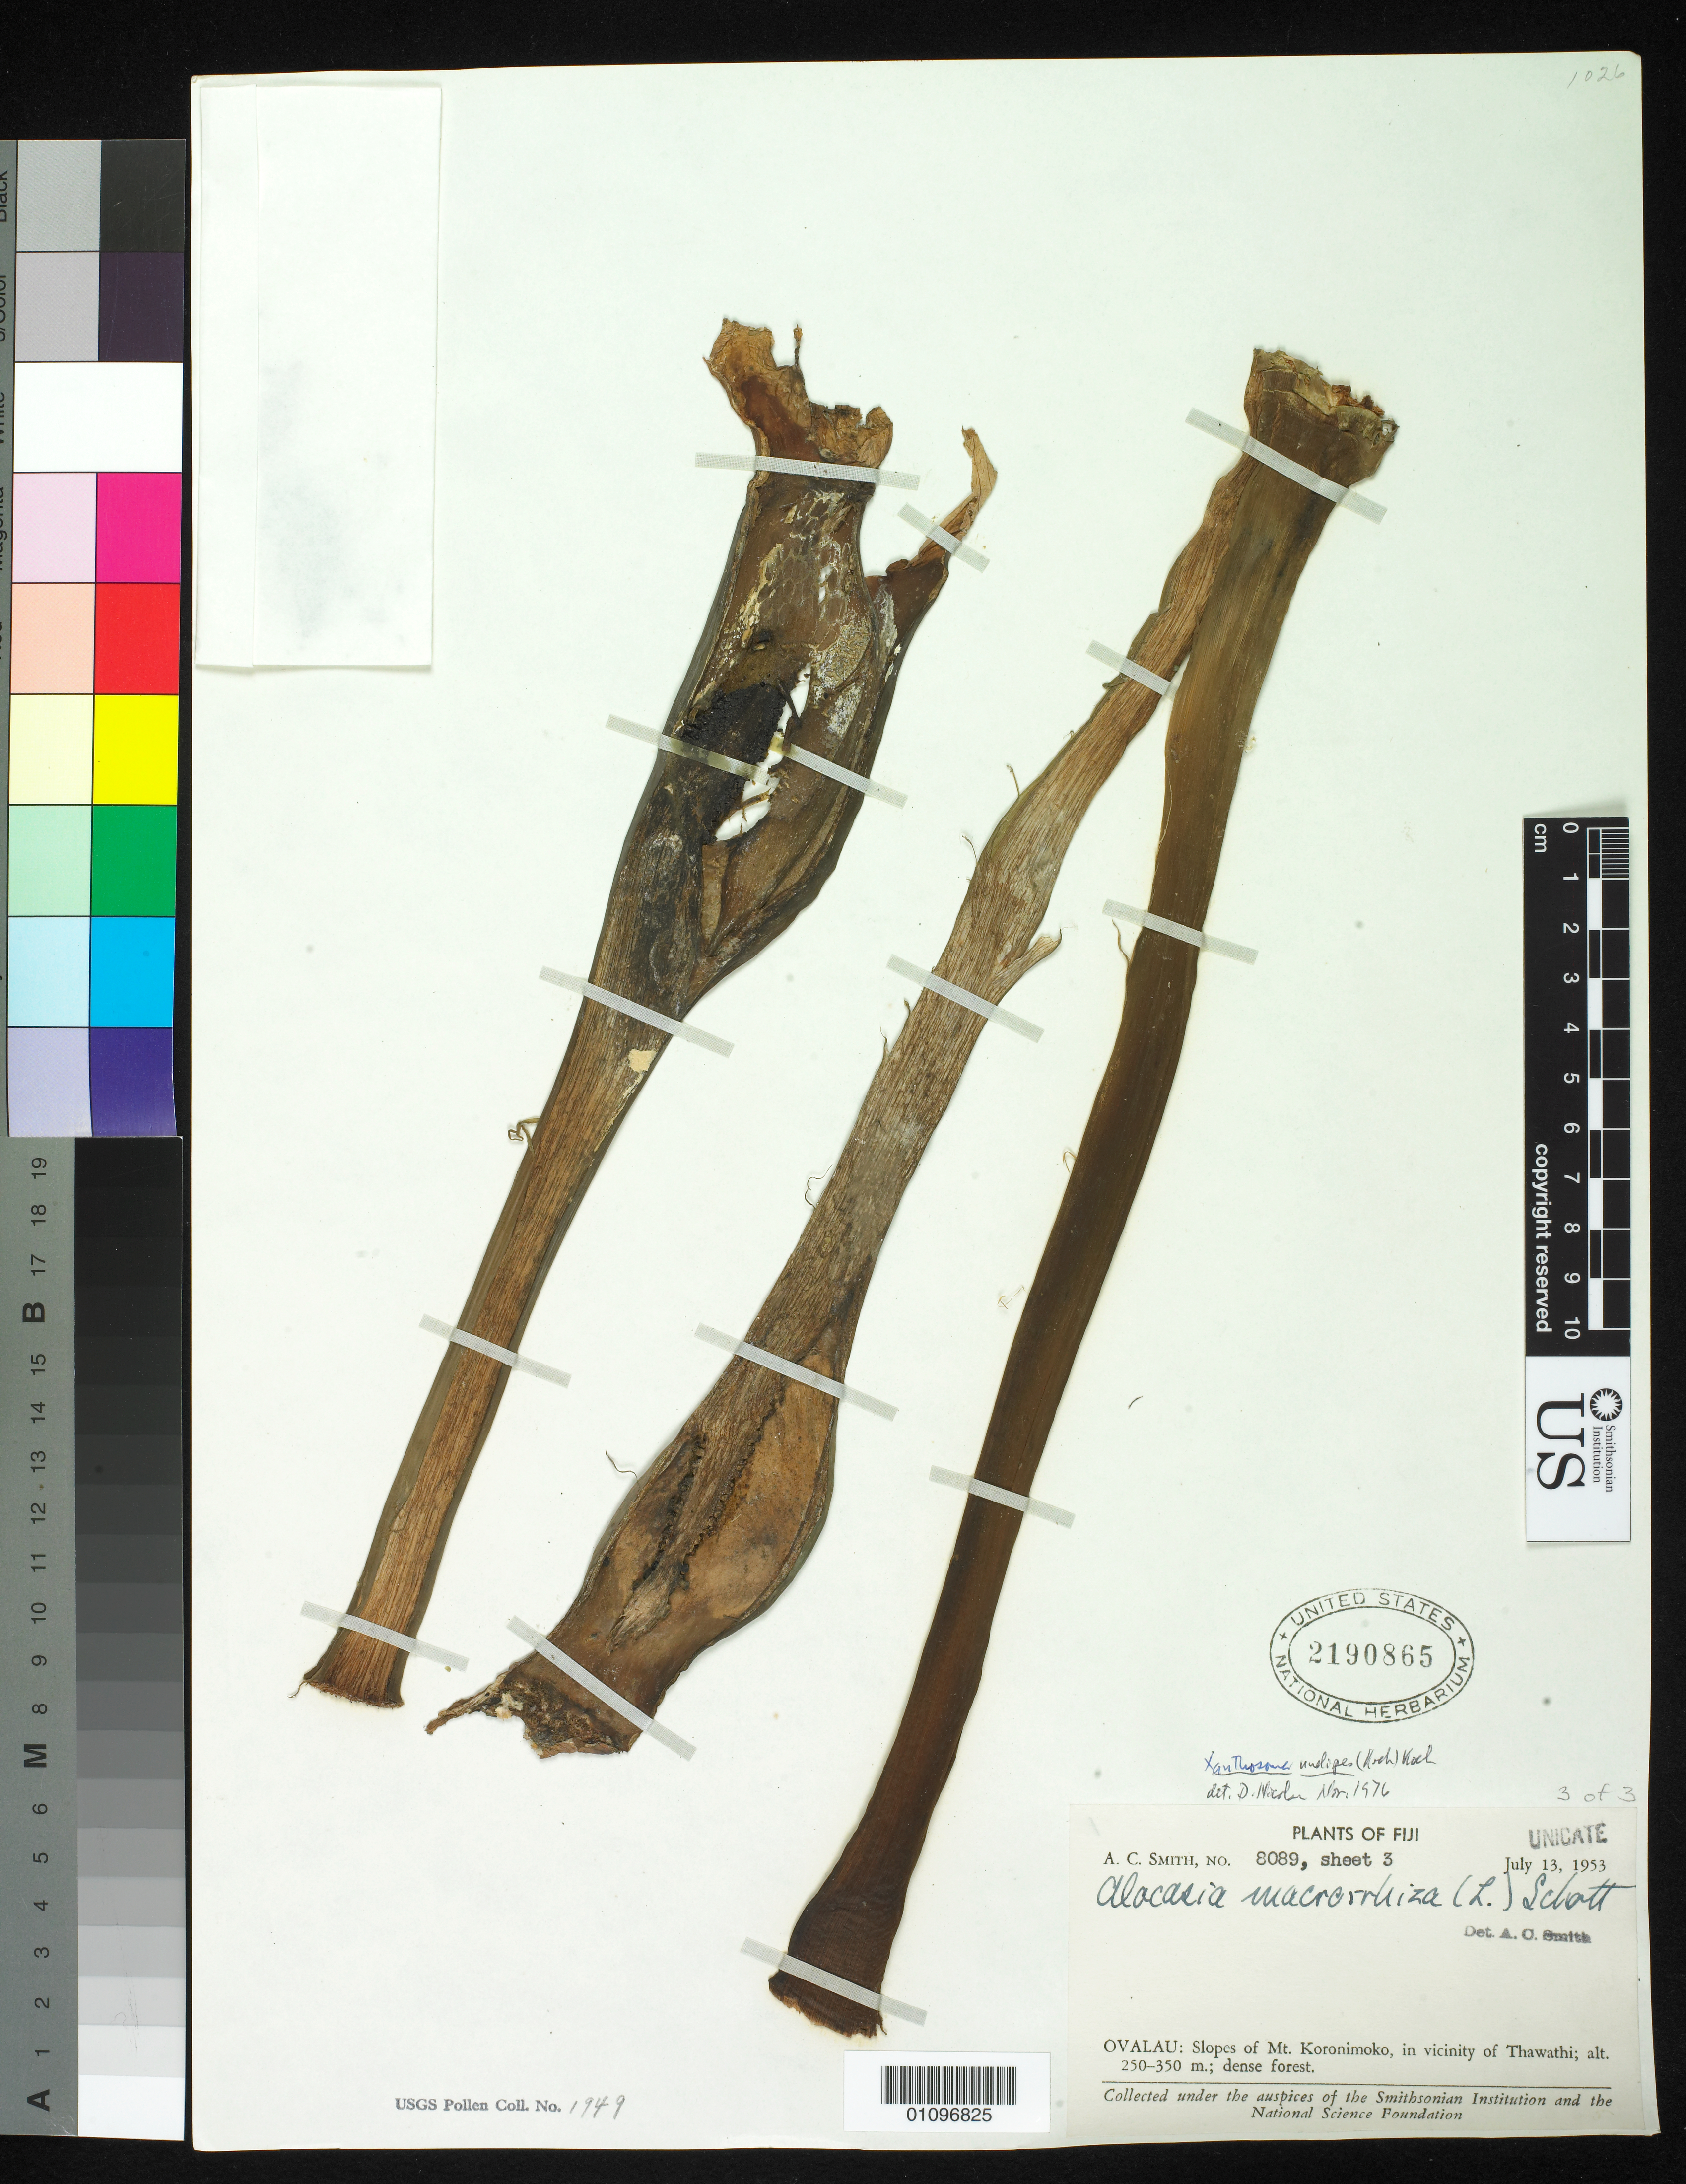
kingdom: Plantae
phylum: Tracheophyta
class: Liliopsida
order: Alismatales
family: Araceae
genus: Xanthosoma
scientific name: Xanthosoma undipes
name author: (K. Koch & C.D. Bouché) K. Koch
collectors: A. C. Smith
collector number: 8089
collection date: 1953-07-13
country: Fiji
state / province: Ovalau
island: Ovalau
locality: Slopes of Mt. Koronimoko, in vicinity of Thawathi.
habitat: Dense forest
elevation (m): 250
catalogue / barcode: US 2190865